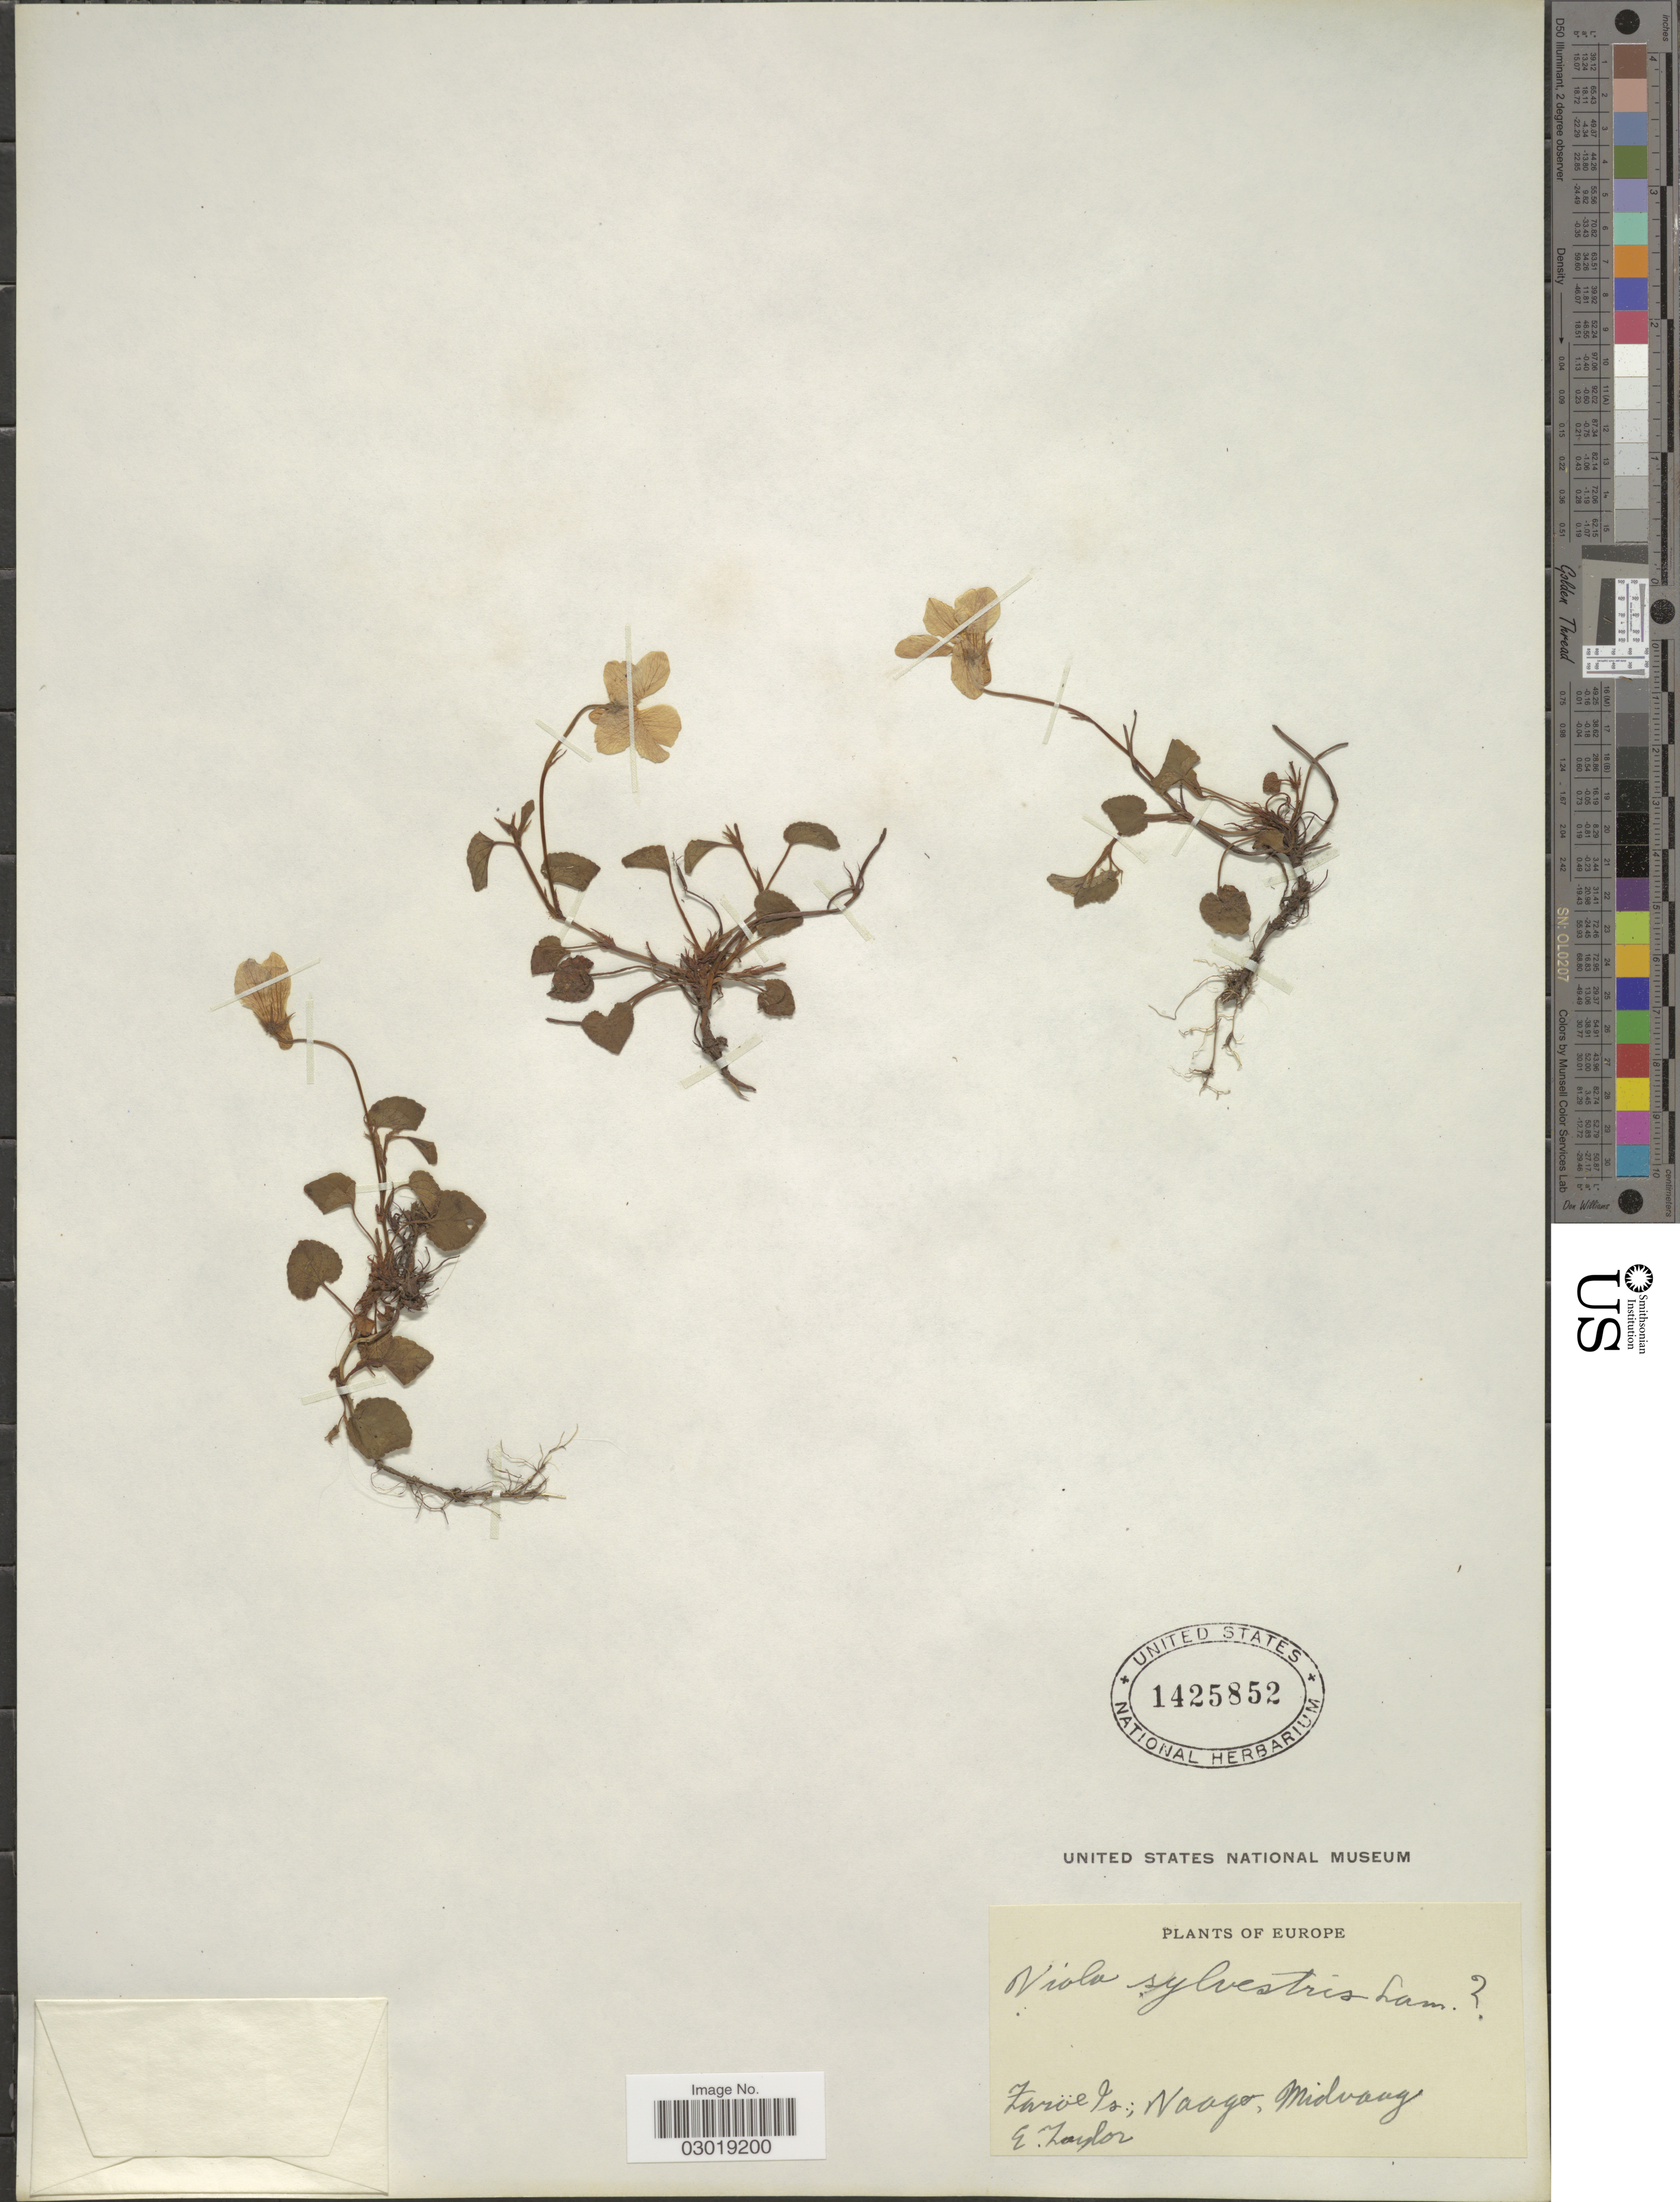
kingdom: Plantae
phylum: Tracheophyta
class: Magnoliopsida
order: Malpighiales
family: Violaceae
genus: Viola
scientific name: Viola sylvestris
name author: Lam.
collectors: E. Taylor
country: Faroe Islands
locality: Europe, Faröe Is.; Naago, Midvang.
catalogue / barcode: US 1425852